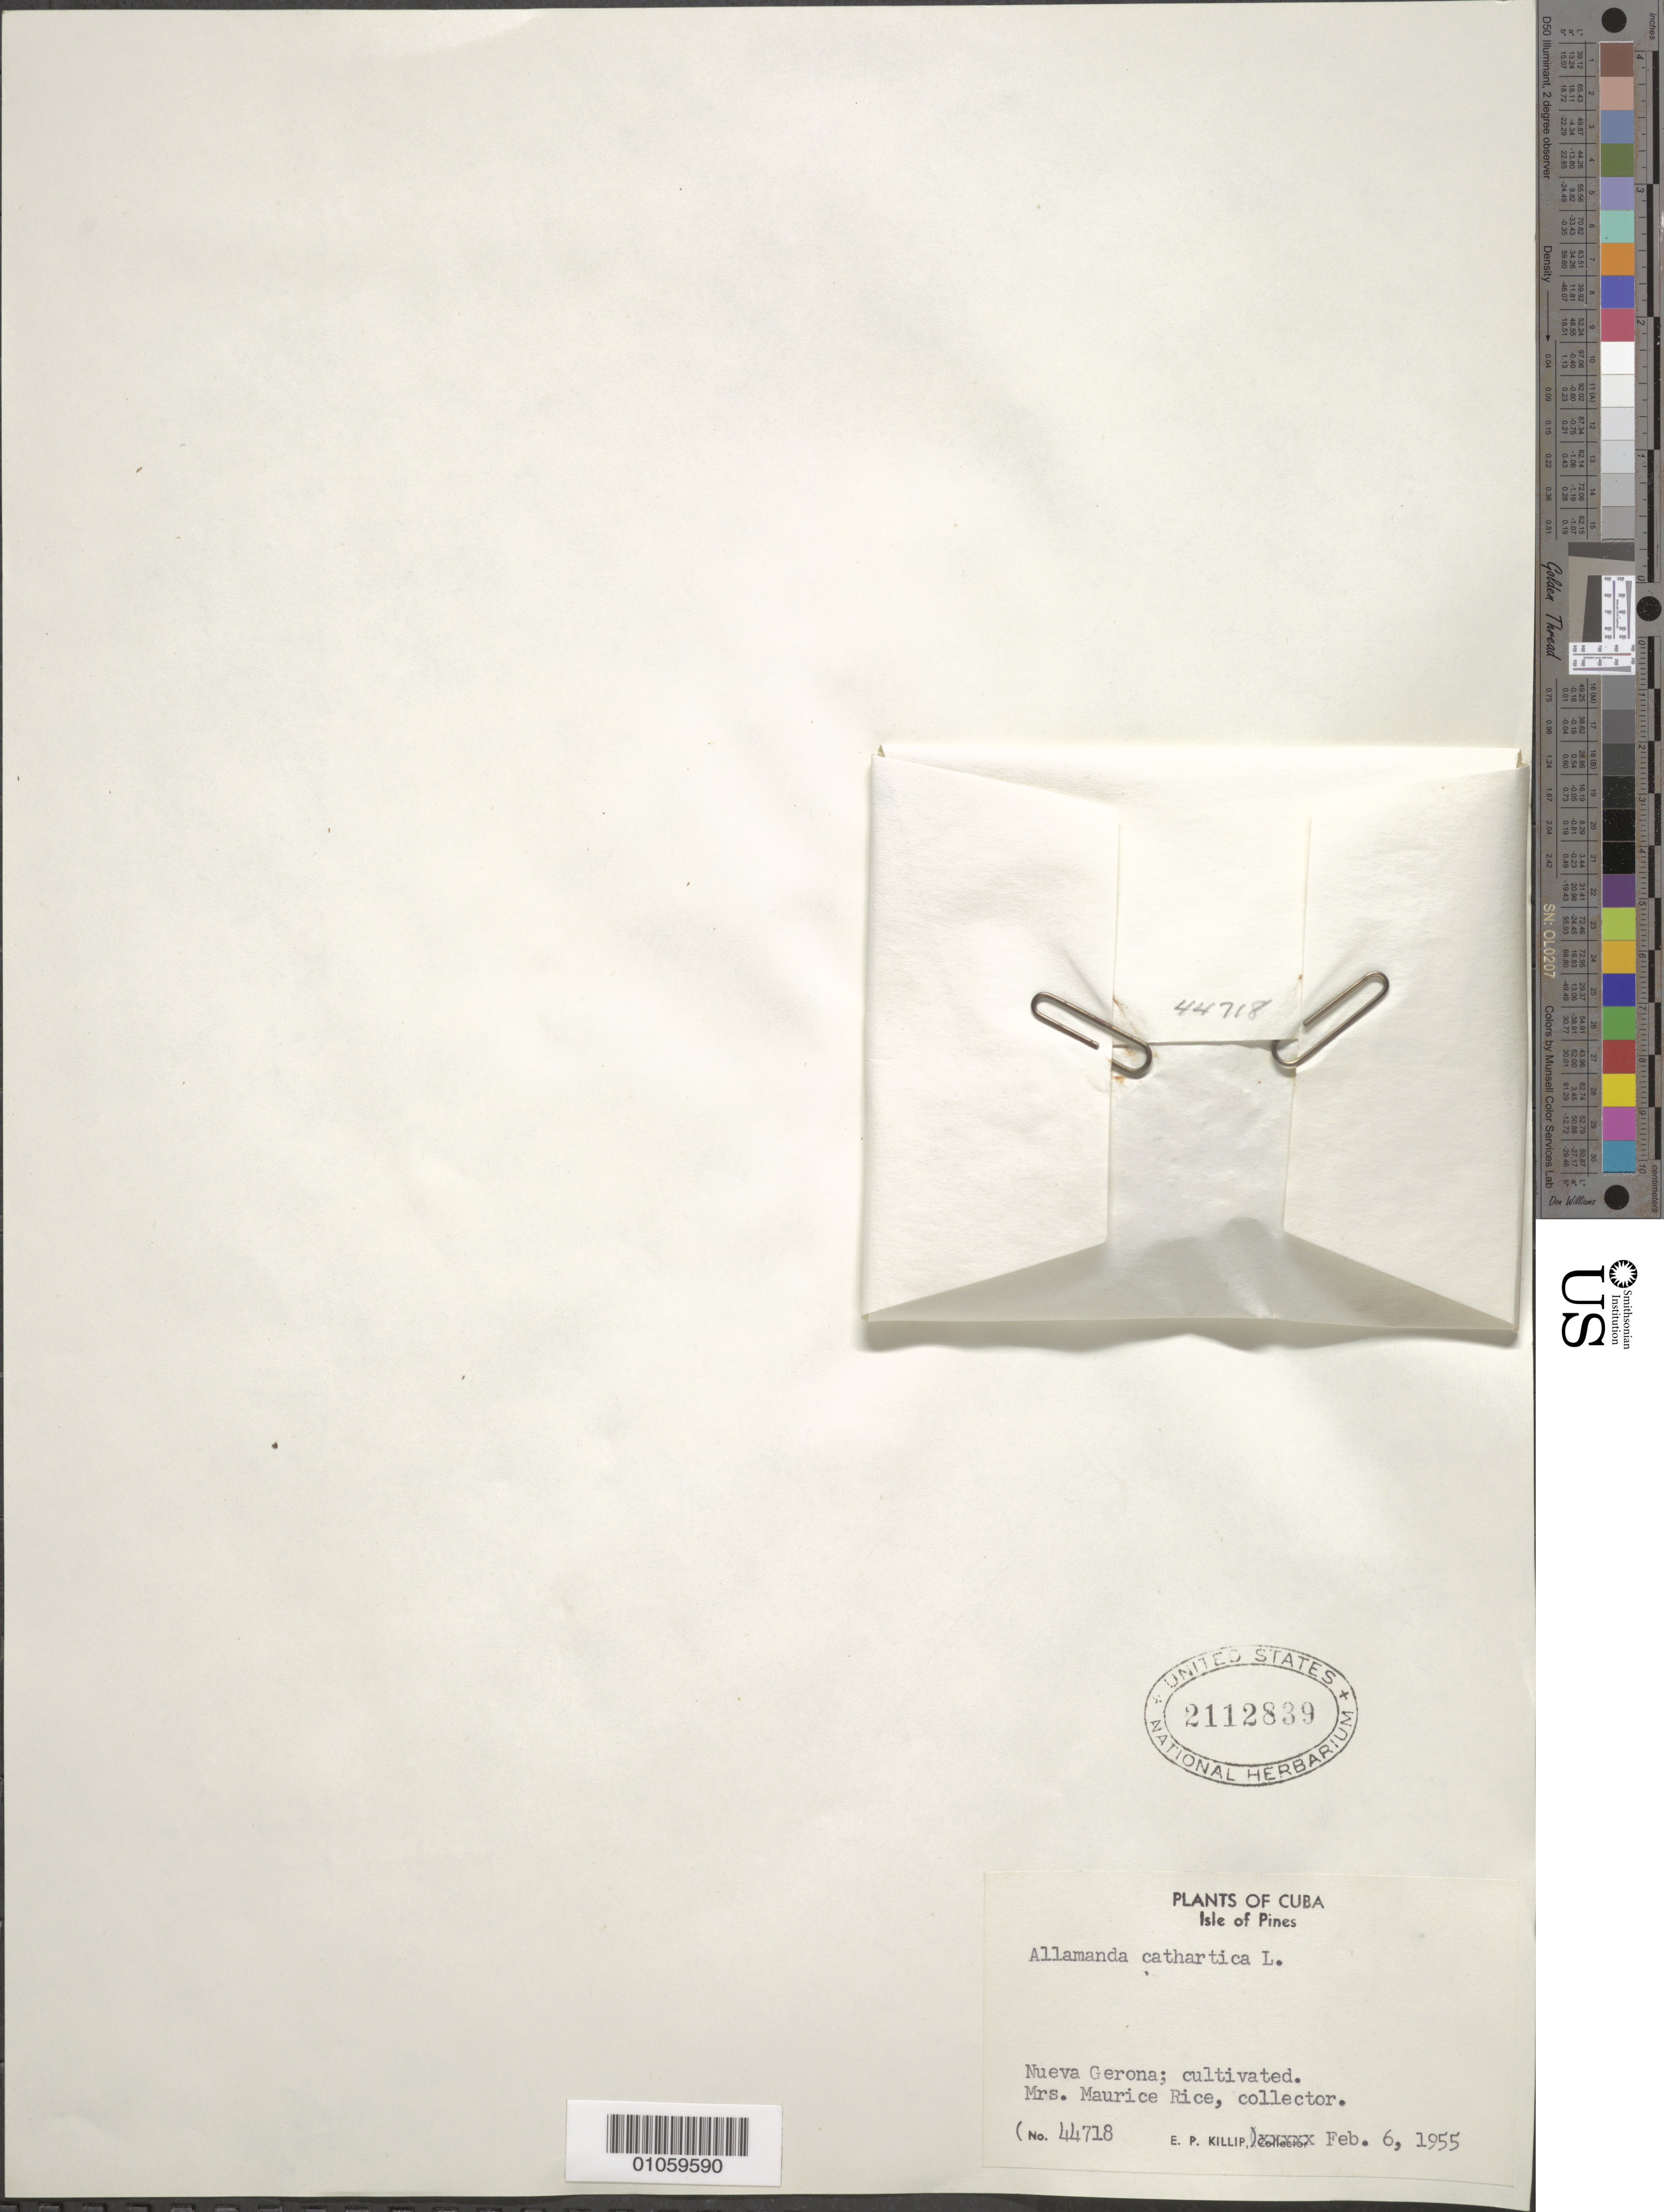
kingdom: Plantae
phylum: Tracheophyta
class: Magnoliopsida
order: Gentianales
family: Apocynaceae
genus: Allamanda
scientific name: Allamanda cathartica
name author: L.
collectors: E. P. Killip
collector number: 44718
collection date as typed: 06 Feb 1955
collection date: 1955-02-06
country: Cuba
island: Isla de la Juventud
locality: Nueva Gerona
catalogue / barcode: US 2112839